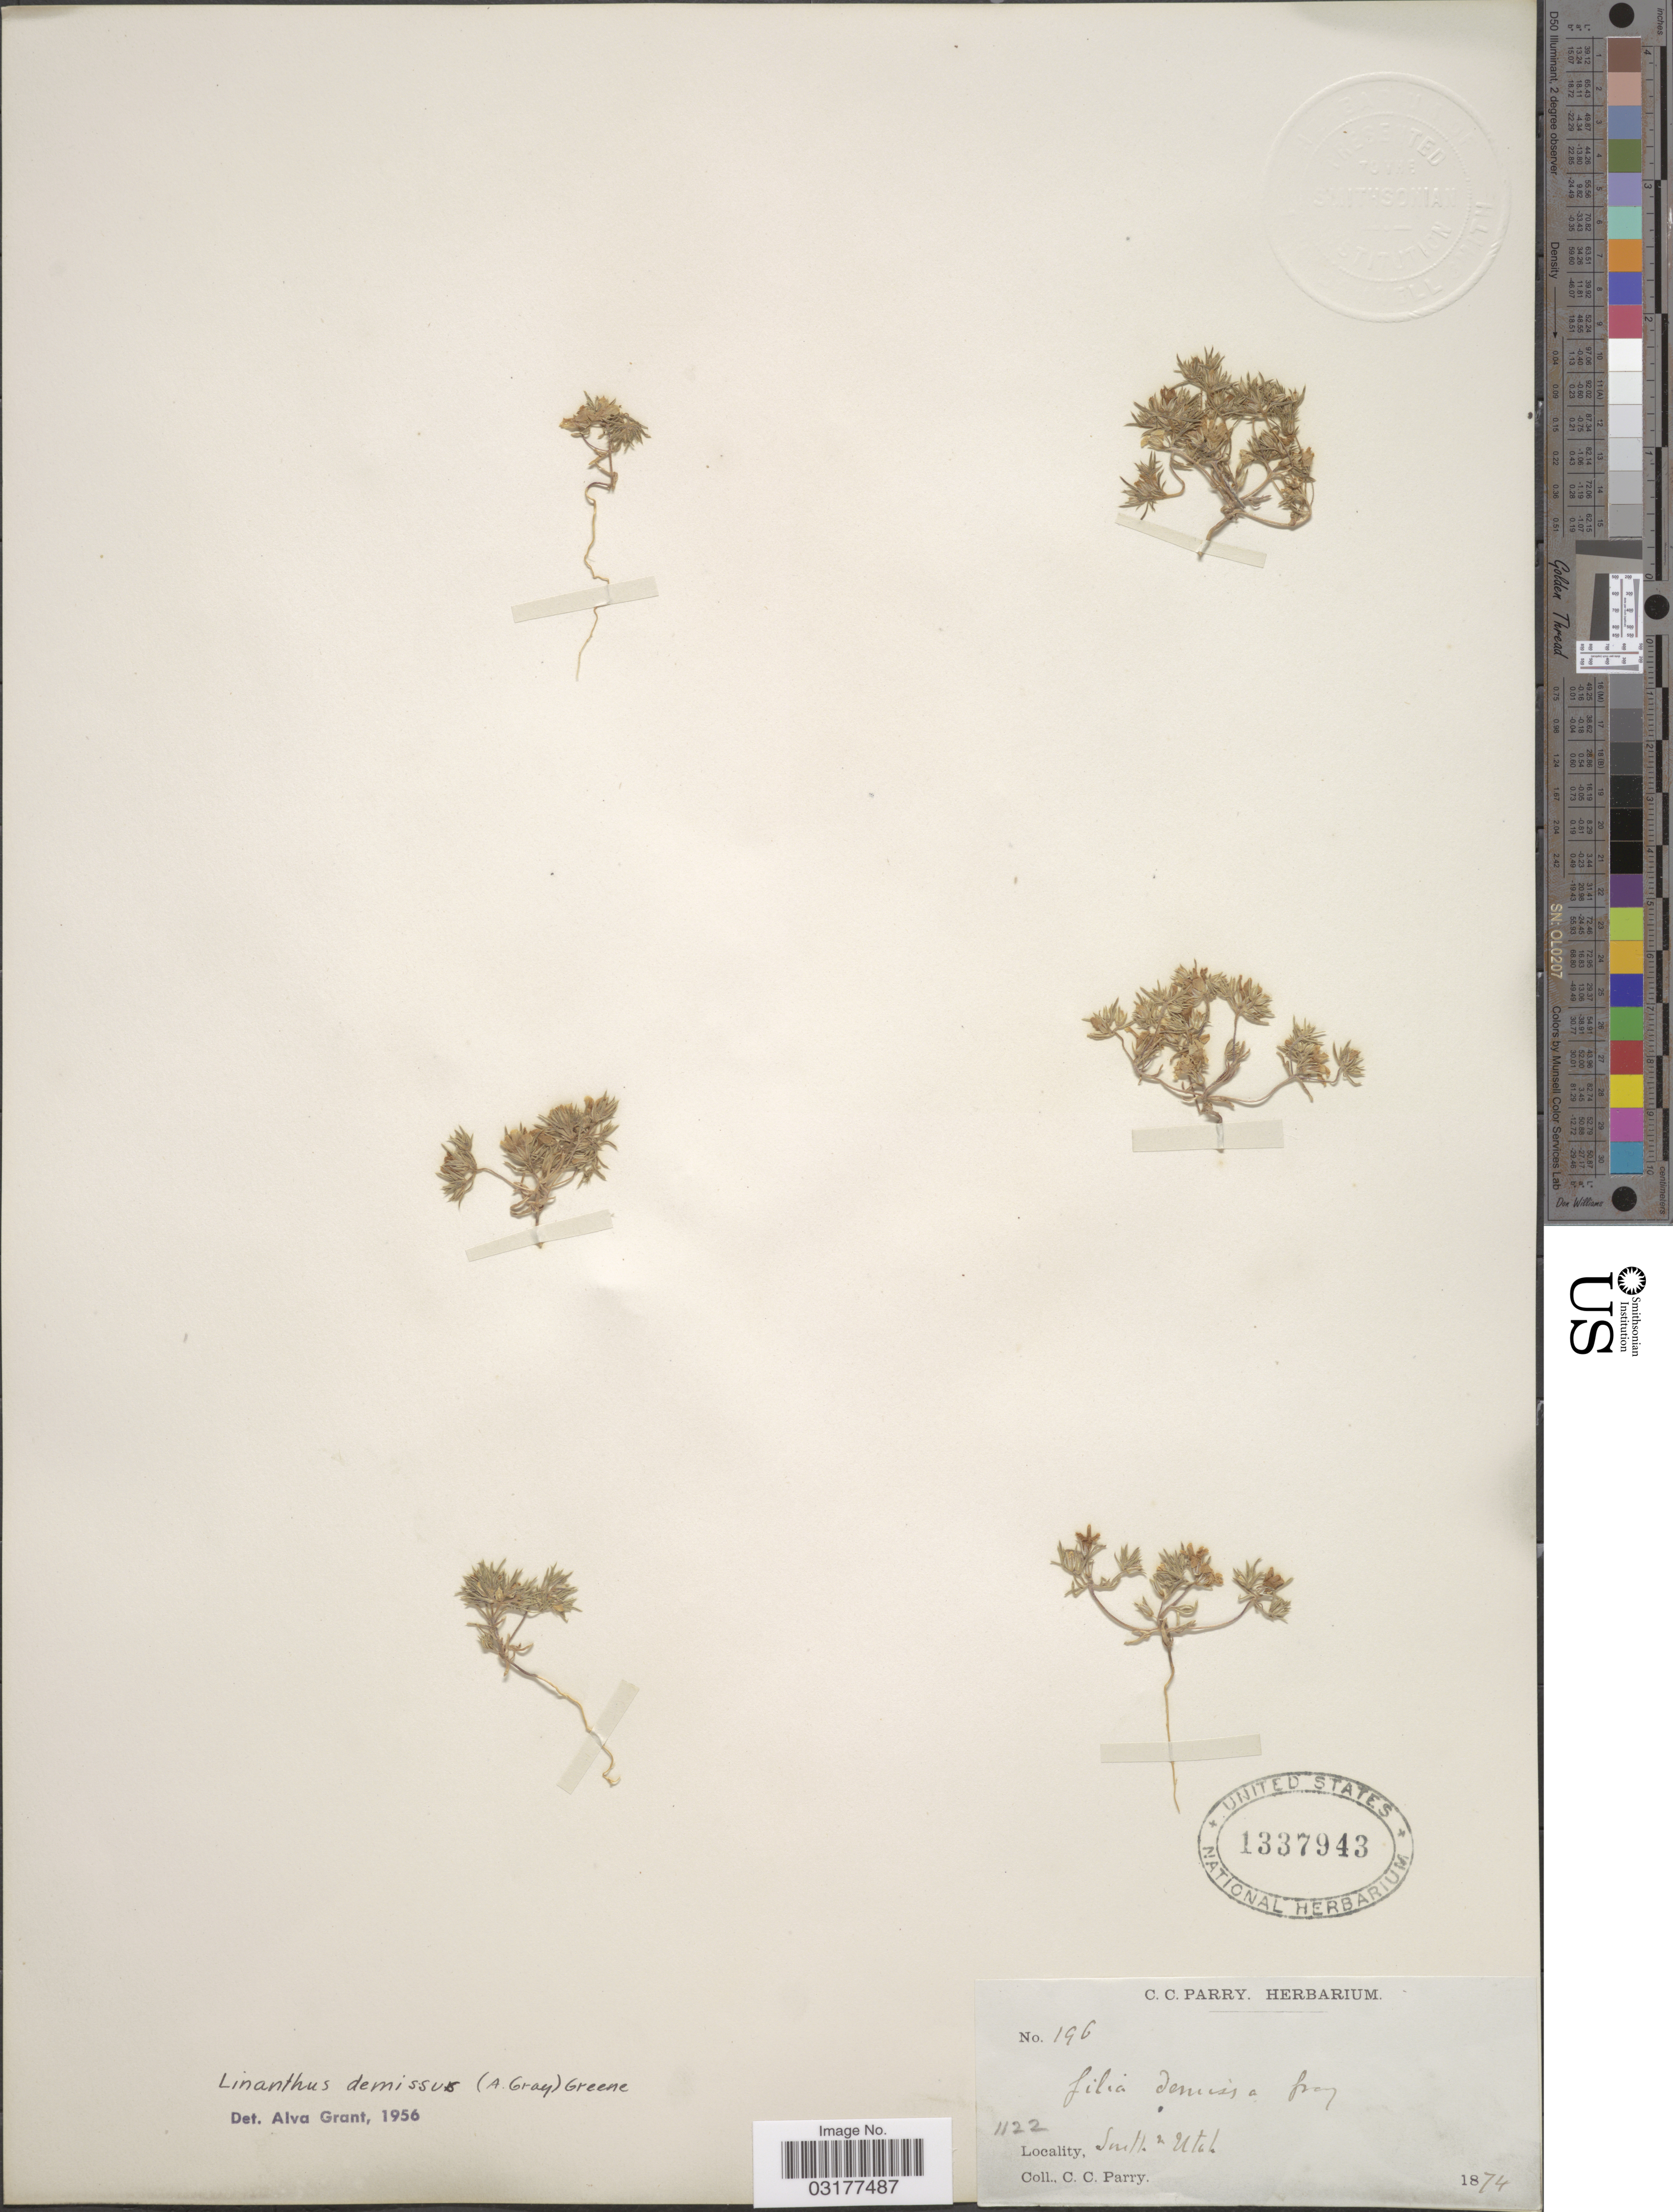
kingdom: Plantae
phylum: Tracheophyta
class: Magnoliopsida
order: Ericales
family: Polemoniaceae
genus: Linanthus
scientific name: Linanthus demissus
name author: (A. Gray) Greene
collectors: C. C. Parry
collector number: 196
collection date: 1874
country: United States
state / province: Utah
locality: South Utah.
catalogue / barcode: US 1337943